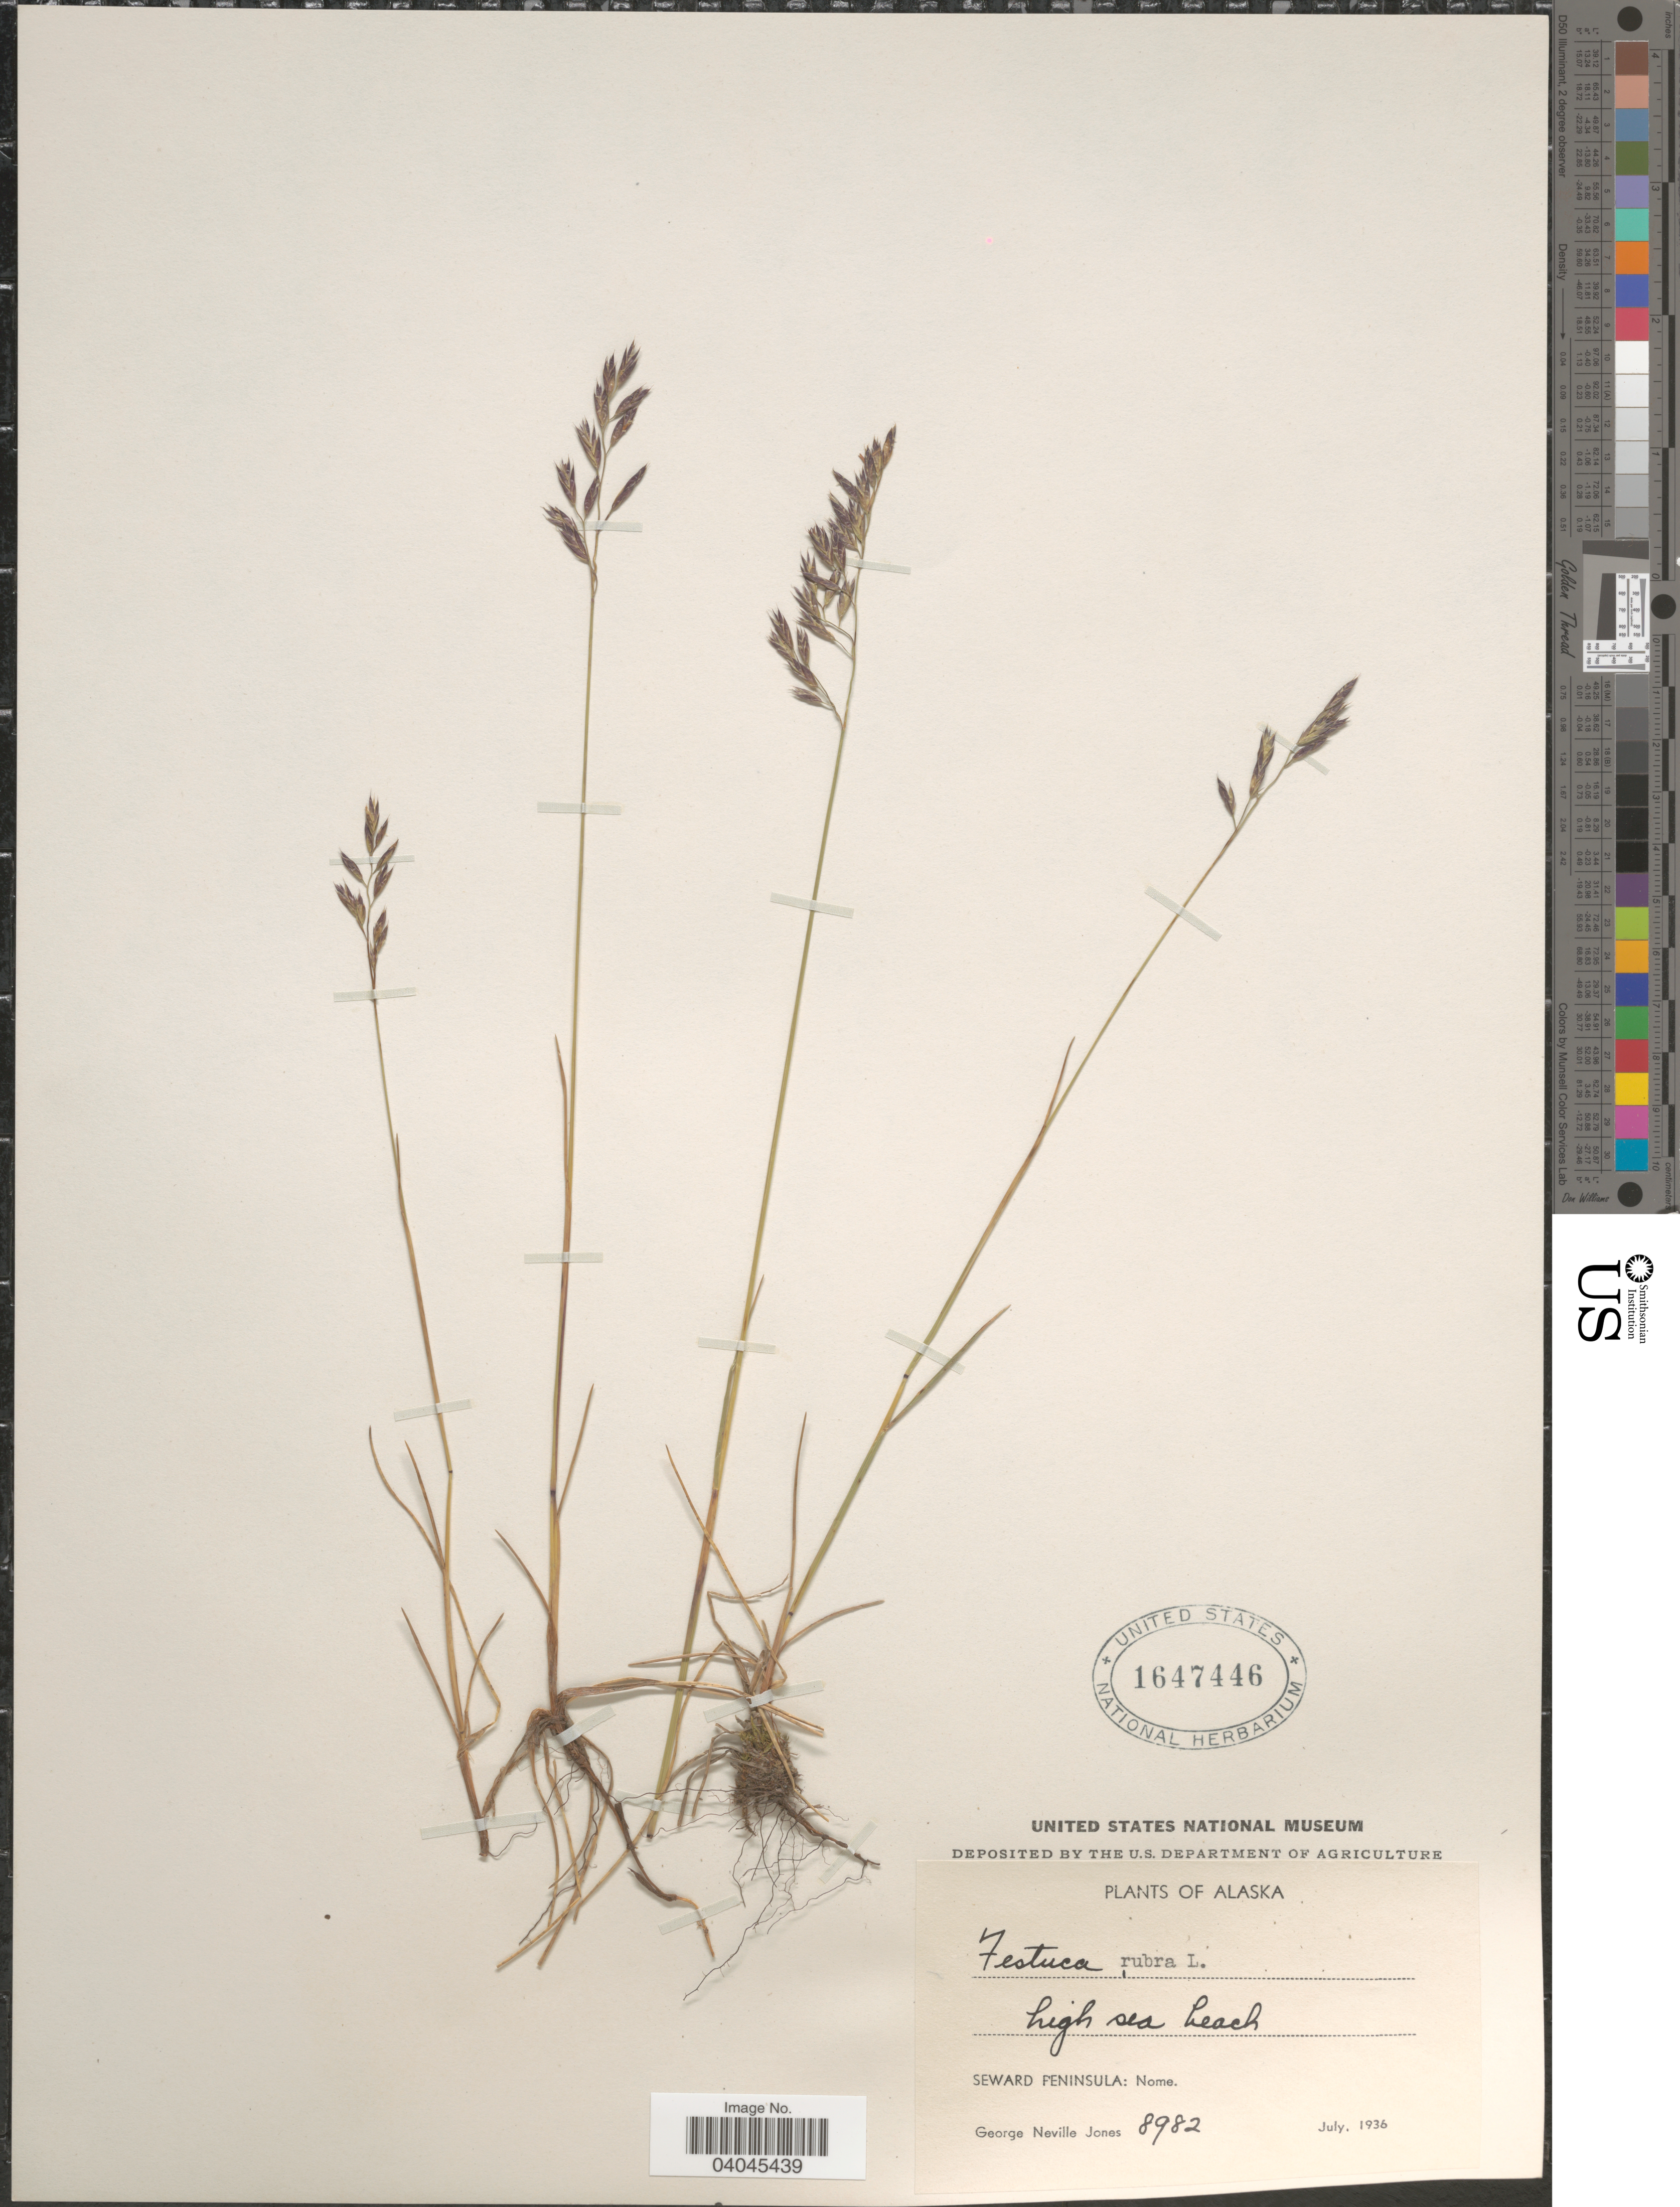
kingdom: Plantae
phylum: Tracheophyta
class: Liliopsida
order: Poales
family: Poaceae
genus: Festuca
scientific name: Festuca rubra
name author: L.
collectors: G. N. Jones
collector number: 8982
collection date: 1936-07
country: United States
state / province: Alaska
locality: High sea beach. Seward Peninsula: Nome.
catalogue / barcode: US 1647446